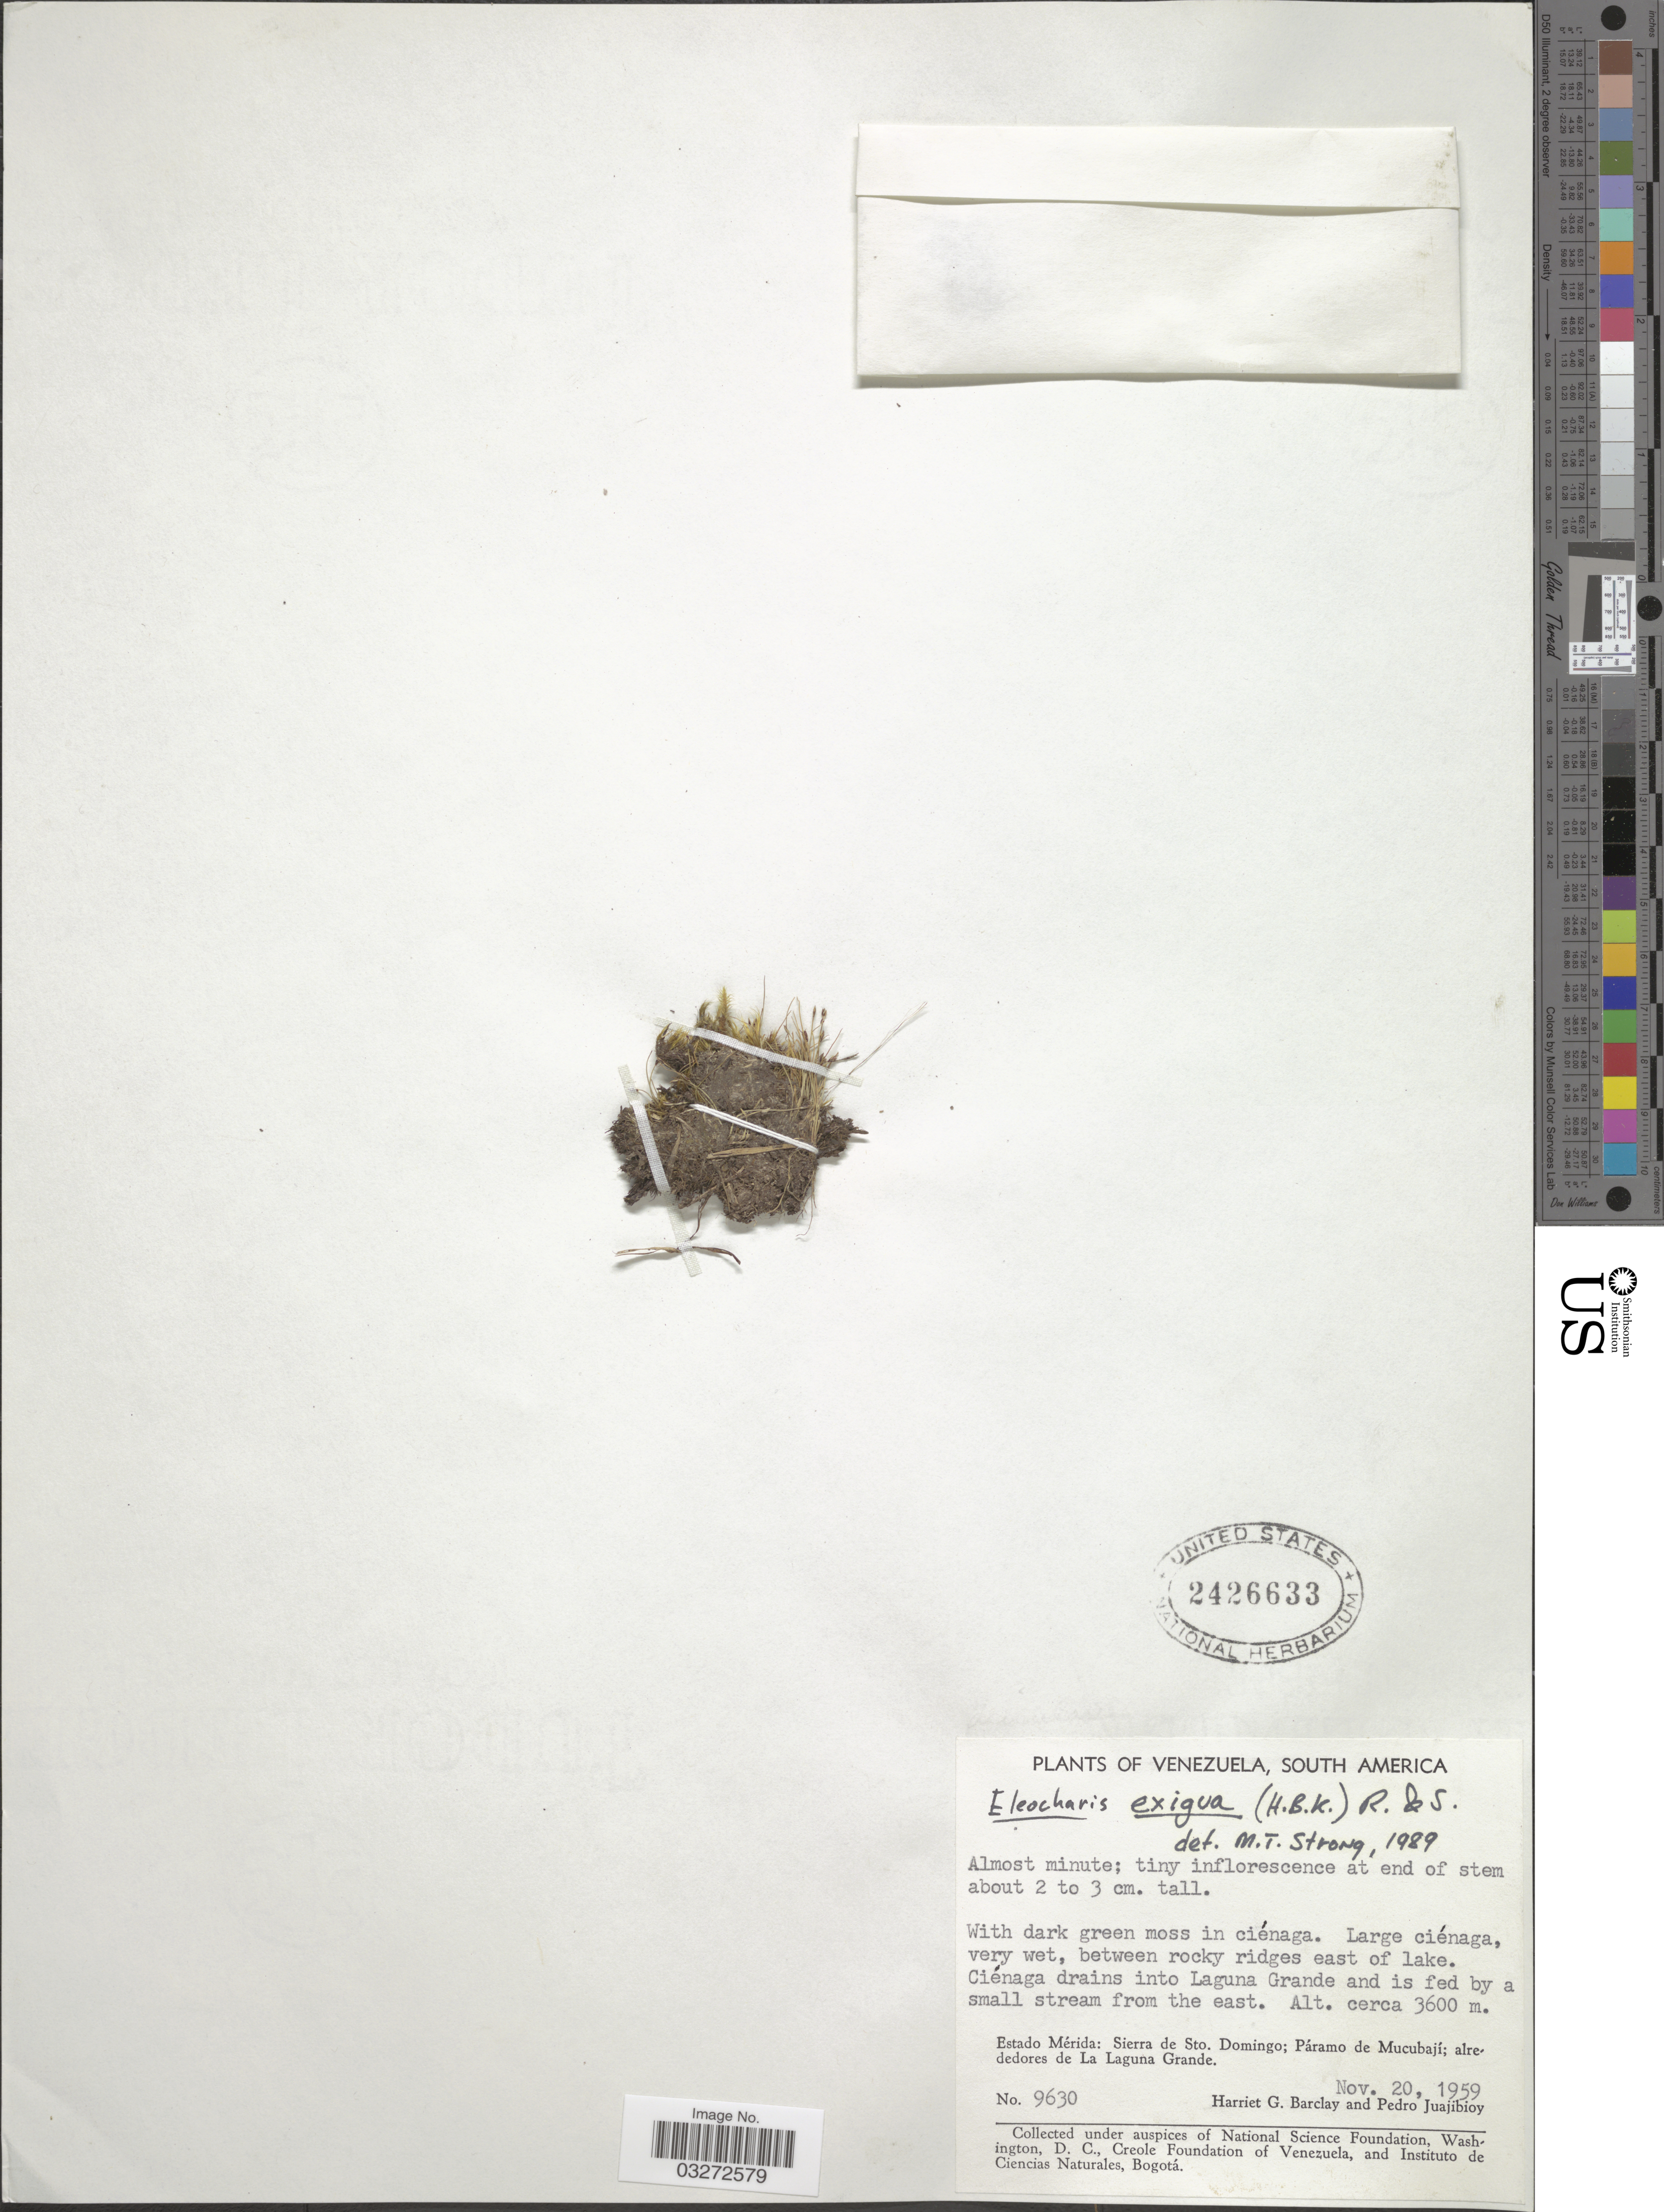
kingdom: Plantae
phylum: Tracheophyta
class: Liliopsida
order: Poales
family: Cyperaceae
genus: Eleocharis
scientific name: Eleocharis exigua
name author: (Kunth) Roem. & Schult.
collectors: H. G. Barclay & P. Juajibioy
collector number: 9630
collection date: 1959-11-20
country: Venezuela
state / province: Mérida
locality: Ciénaga drains into Laguna Grande. Sierra de Sto. Domingo; Páramo de Mucubají; alrededores de Laguna Grande.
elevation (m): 3600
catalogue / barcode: US 2426633